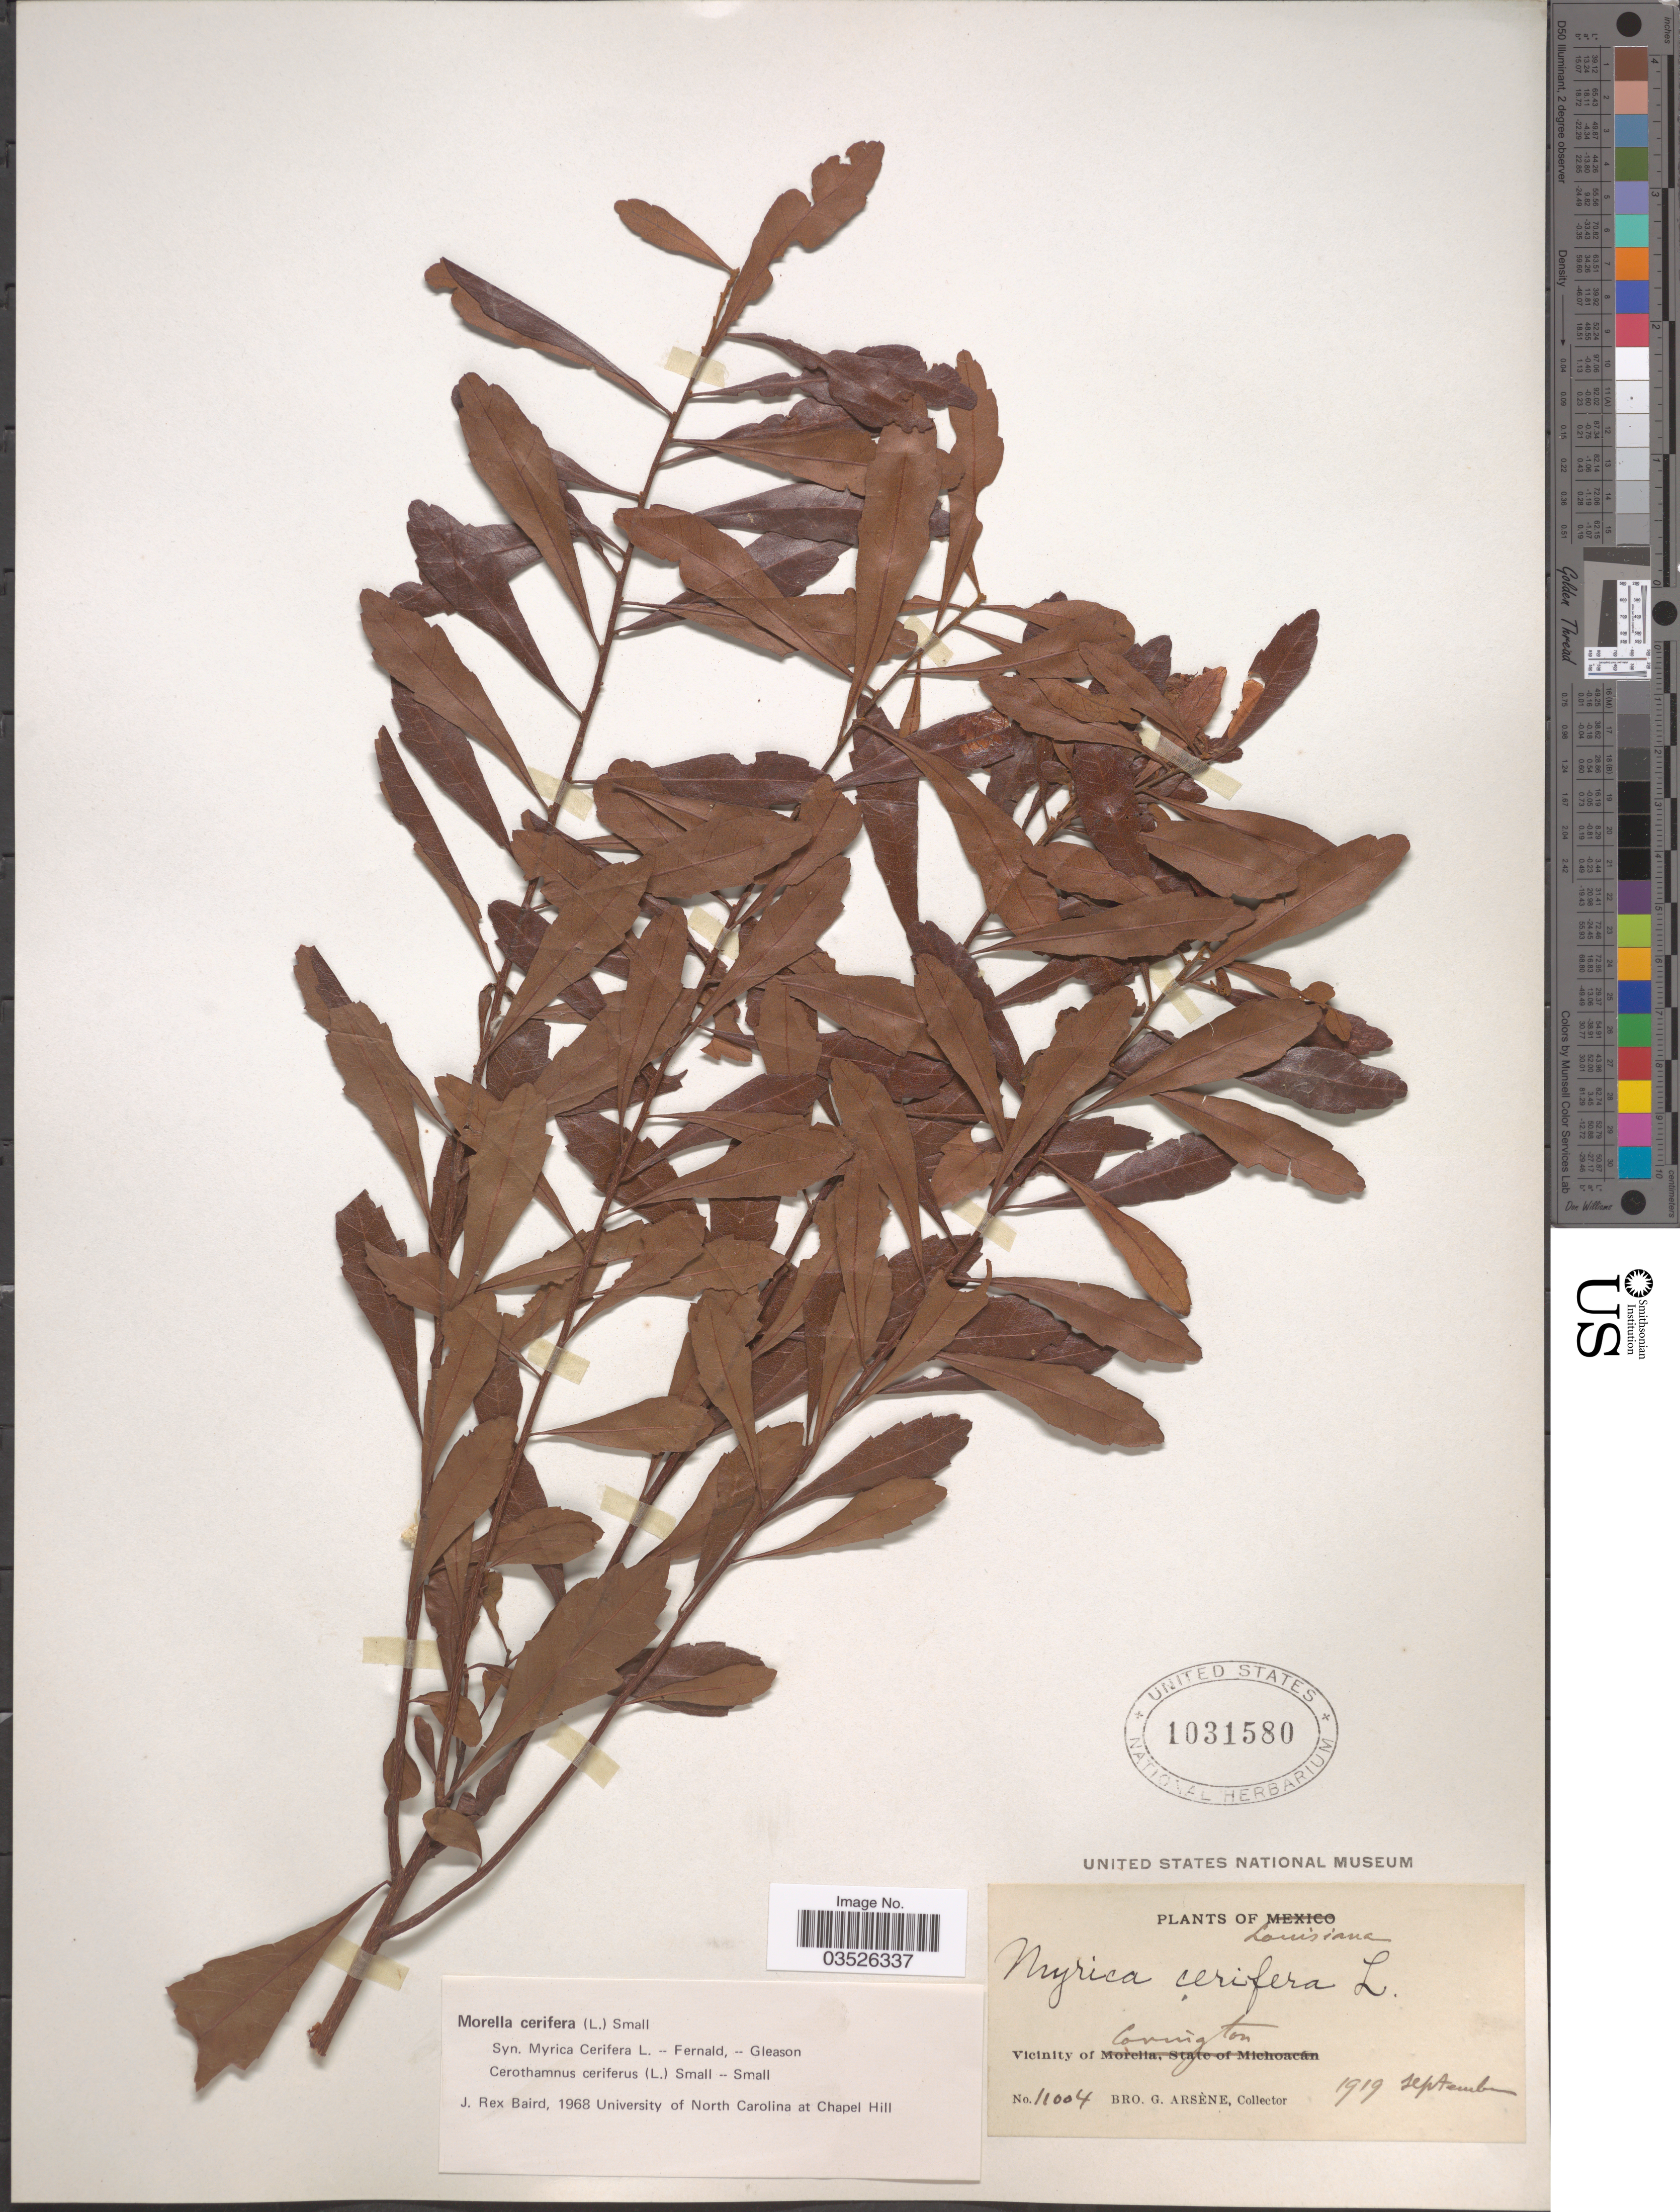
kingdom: Plantae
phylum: Tracheophyta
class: Magnoliopsida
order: Fagales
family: Myricaceae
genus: Morella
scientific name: Morella cerifera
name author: (L.) Small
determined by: Baird, James Rex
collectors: Bro. G. Arsène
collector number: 11004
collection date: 1919-09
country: United States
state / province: Louisiana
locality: Vicinity of Covington.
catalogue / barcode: US 1031580